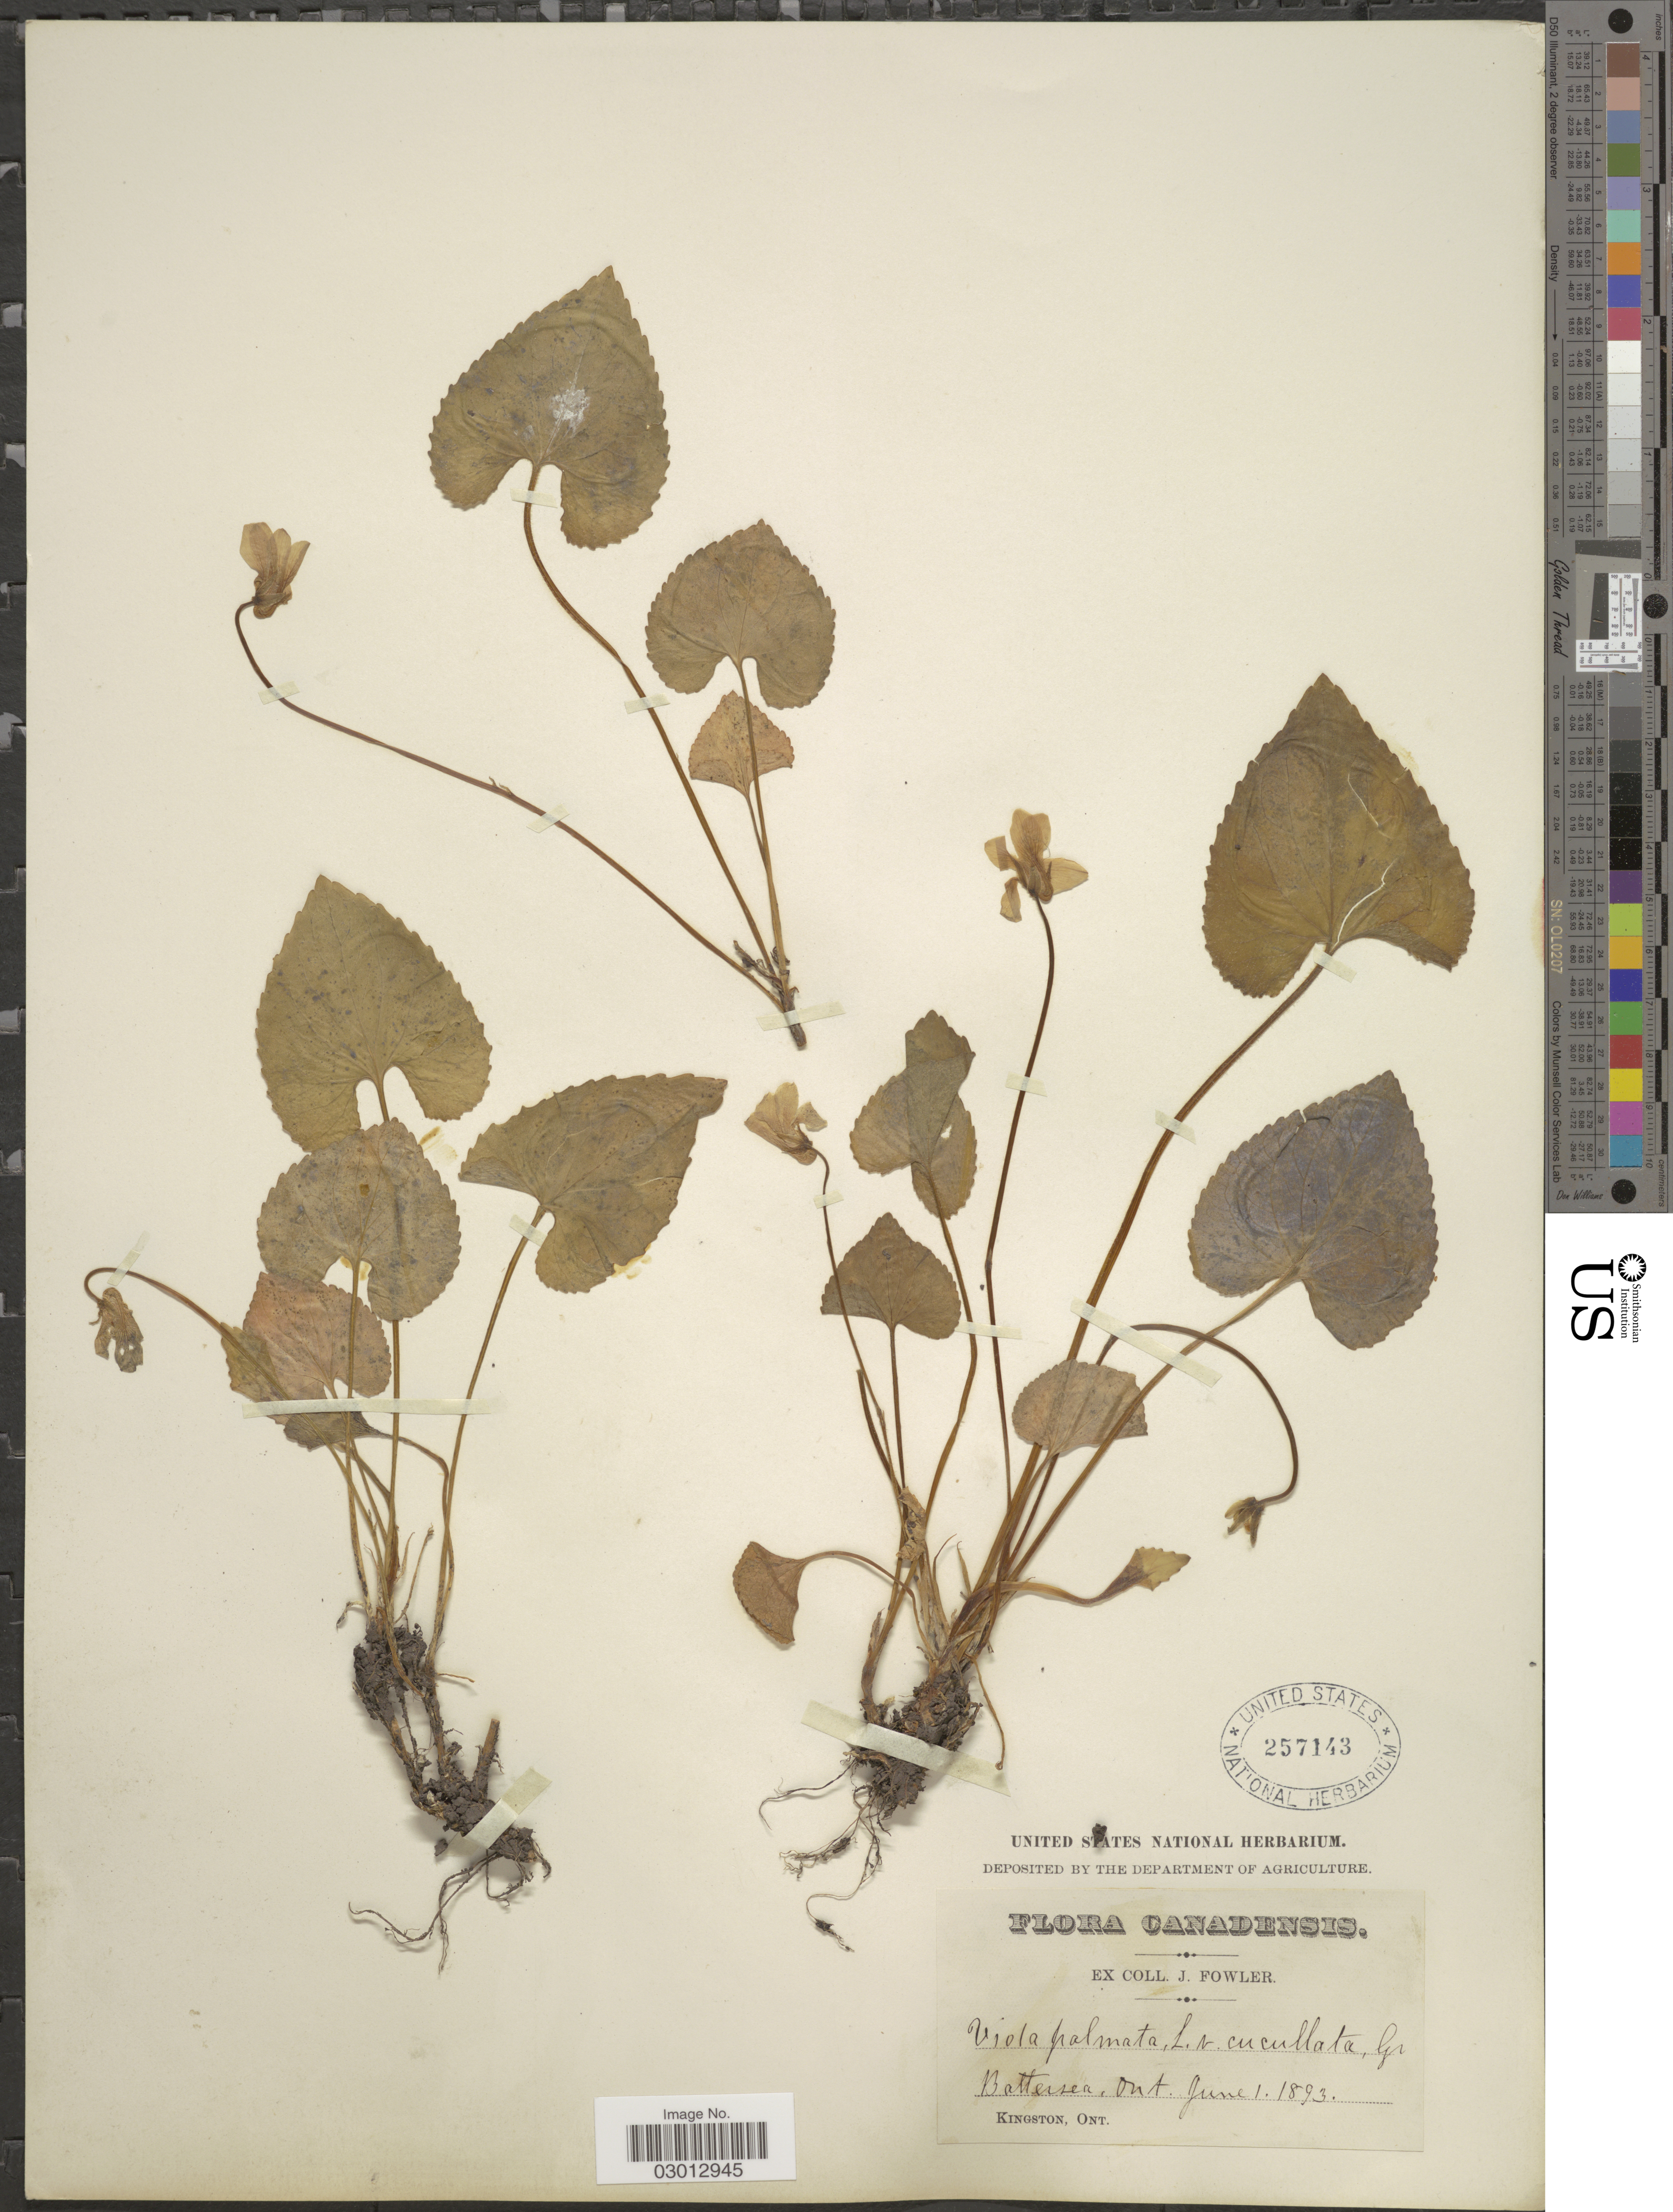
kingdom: Plantae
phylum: Tracheophyta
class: Magnoliopsida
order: Malpighiales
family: Violaceae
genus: Viola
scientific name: Viola papilionacea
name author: Pursh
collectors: J. Fowler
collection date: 1893-06-01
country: Canada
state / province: Ontario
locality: Battersea, Ont.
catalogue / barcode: US 257143